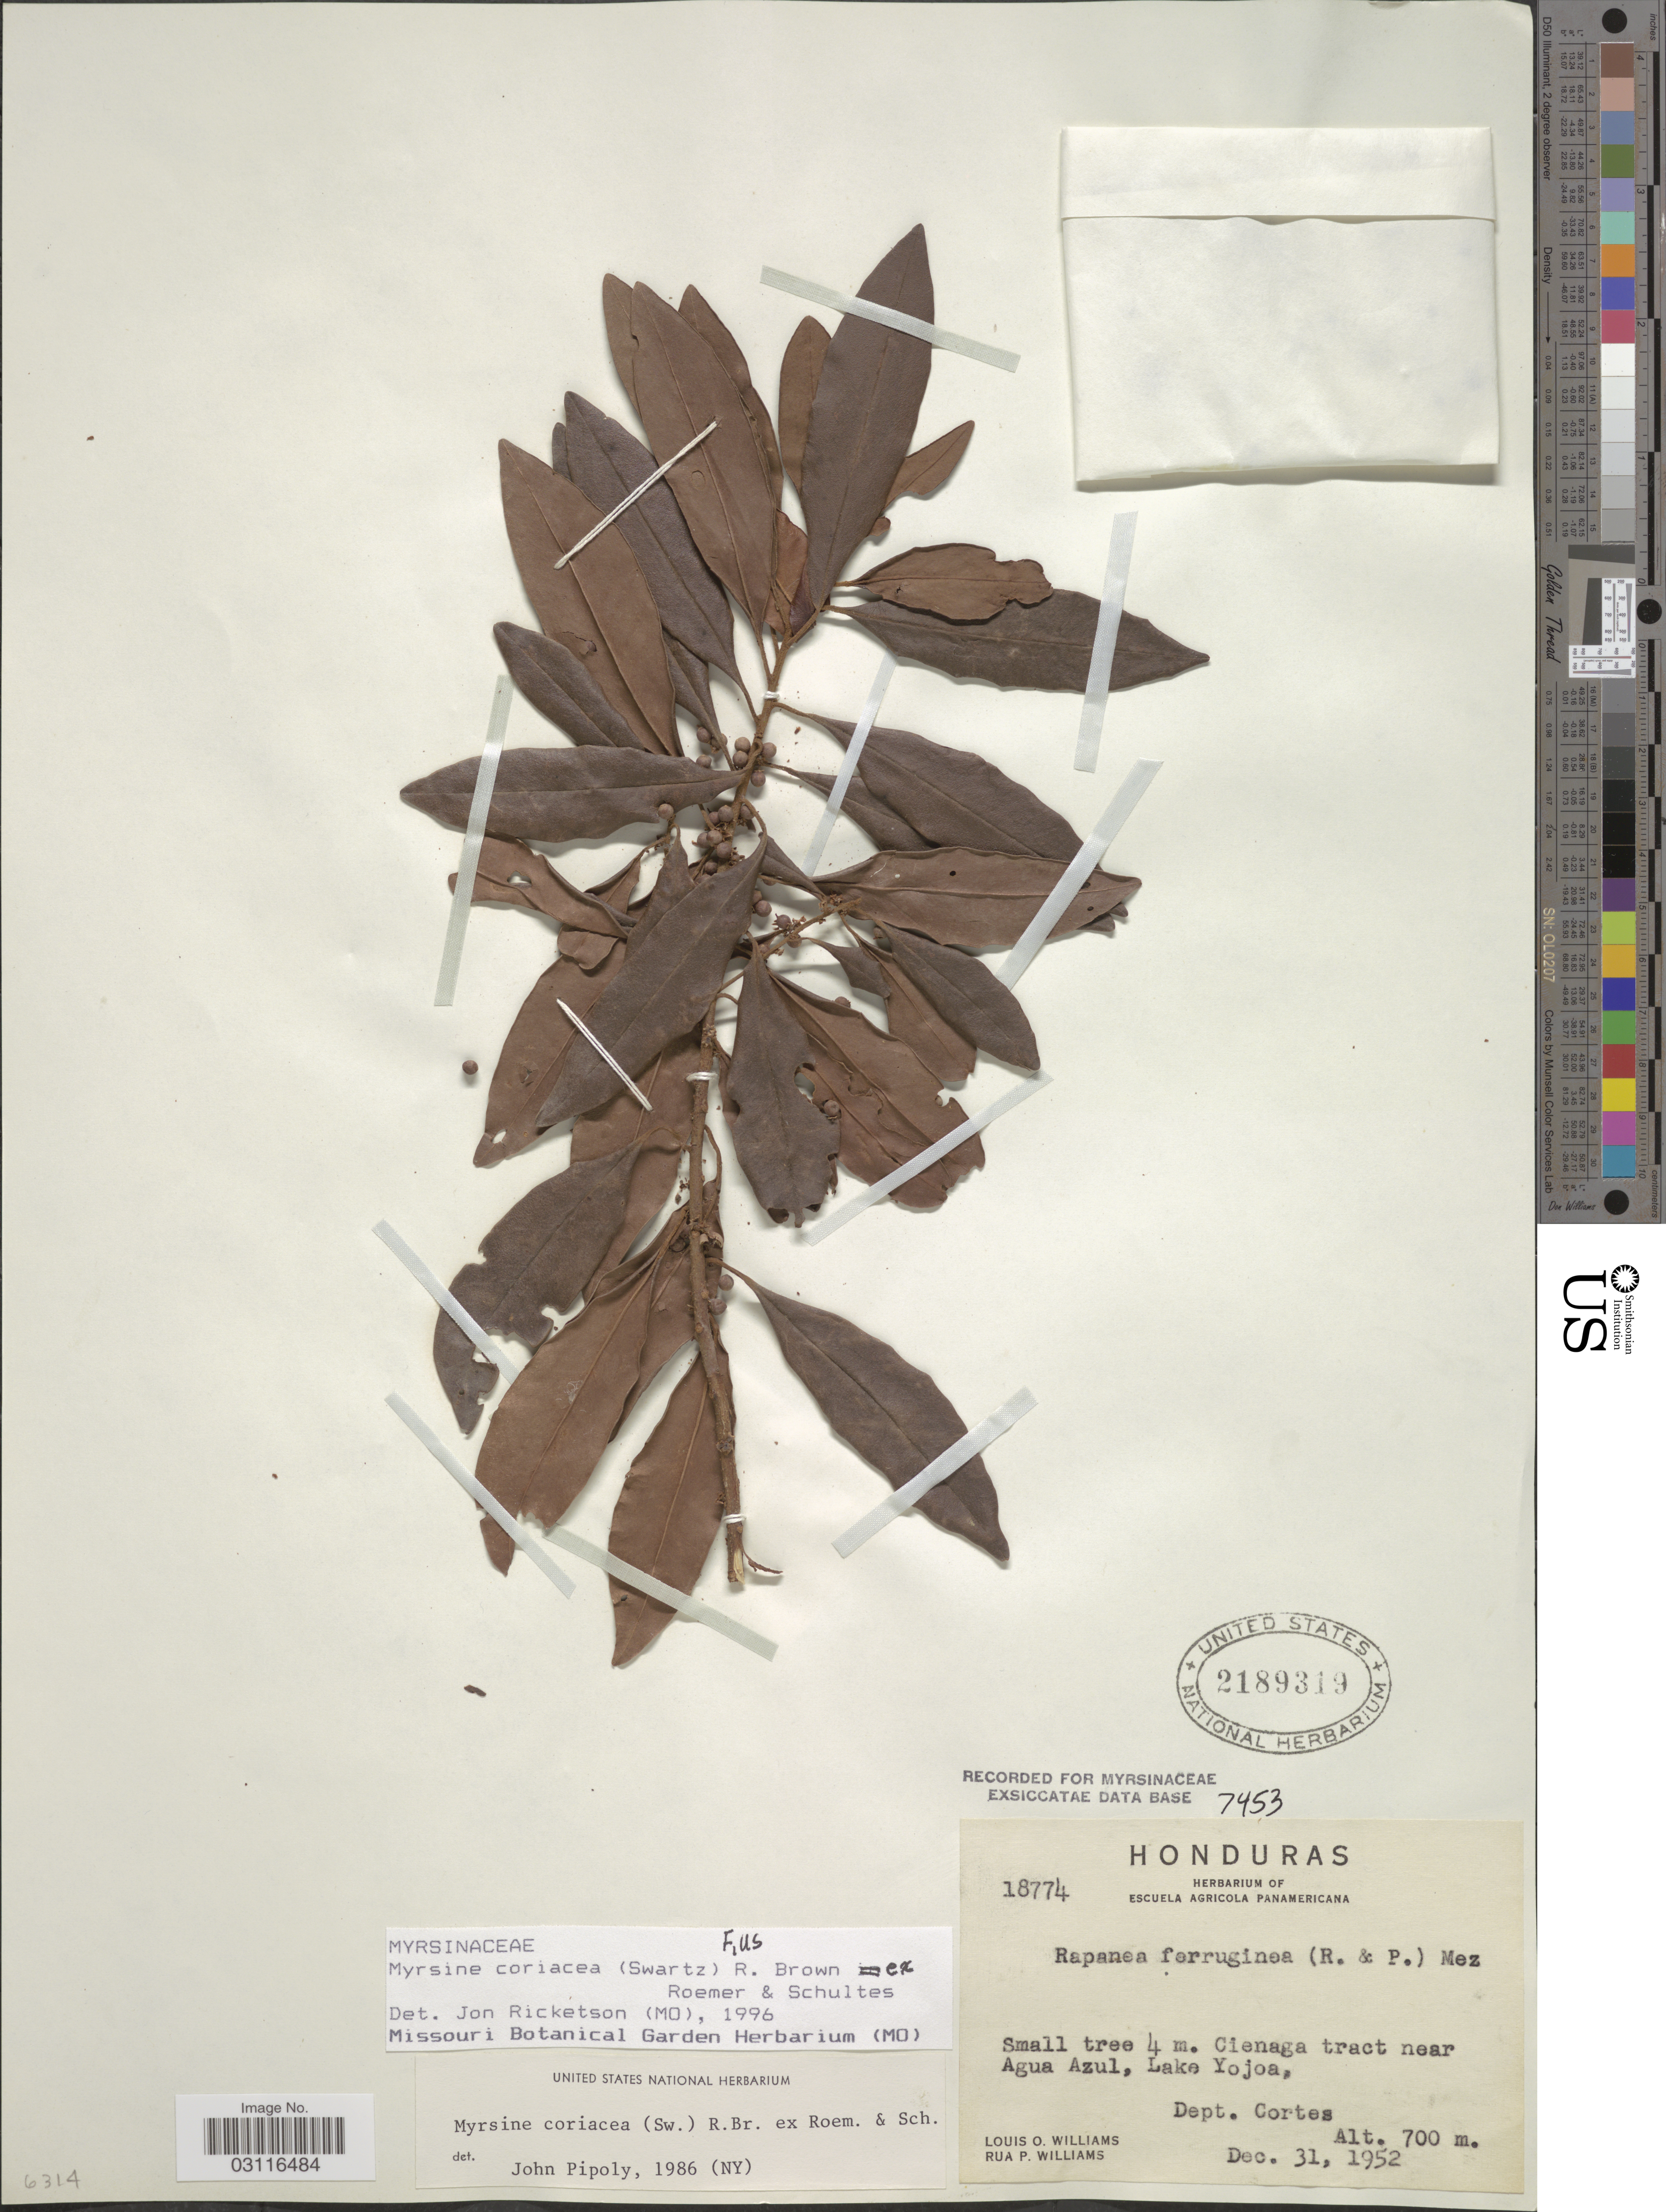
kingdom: Plantae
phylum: Tracheophyta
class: Magnoliopsida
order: Ericales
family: Primulaceae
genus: Myrsine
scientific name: Myrsine coriacea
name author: (Sw.) R. Br. ex Roem. & Schult.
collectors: L. O. Williams & R. P. Williams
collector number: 18774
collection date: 1952-12-31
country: Honduras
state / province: Cortés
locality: Cienaga tract near Agua Azul, Lake Yojoa, Dept. Cortes.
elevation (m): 700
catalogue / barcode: US 2189319